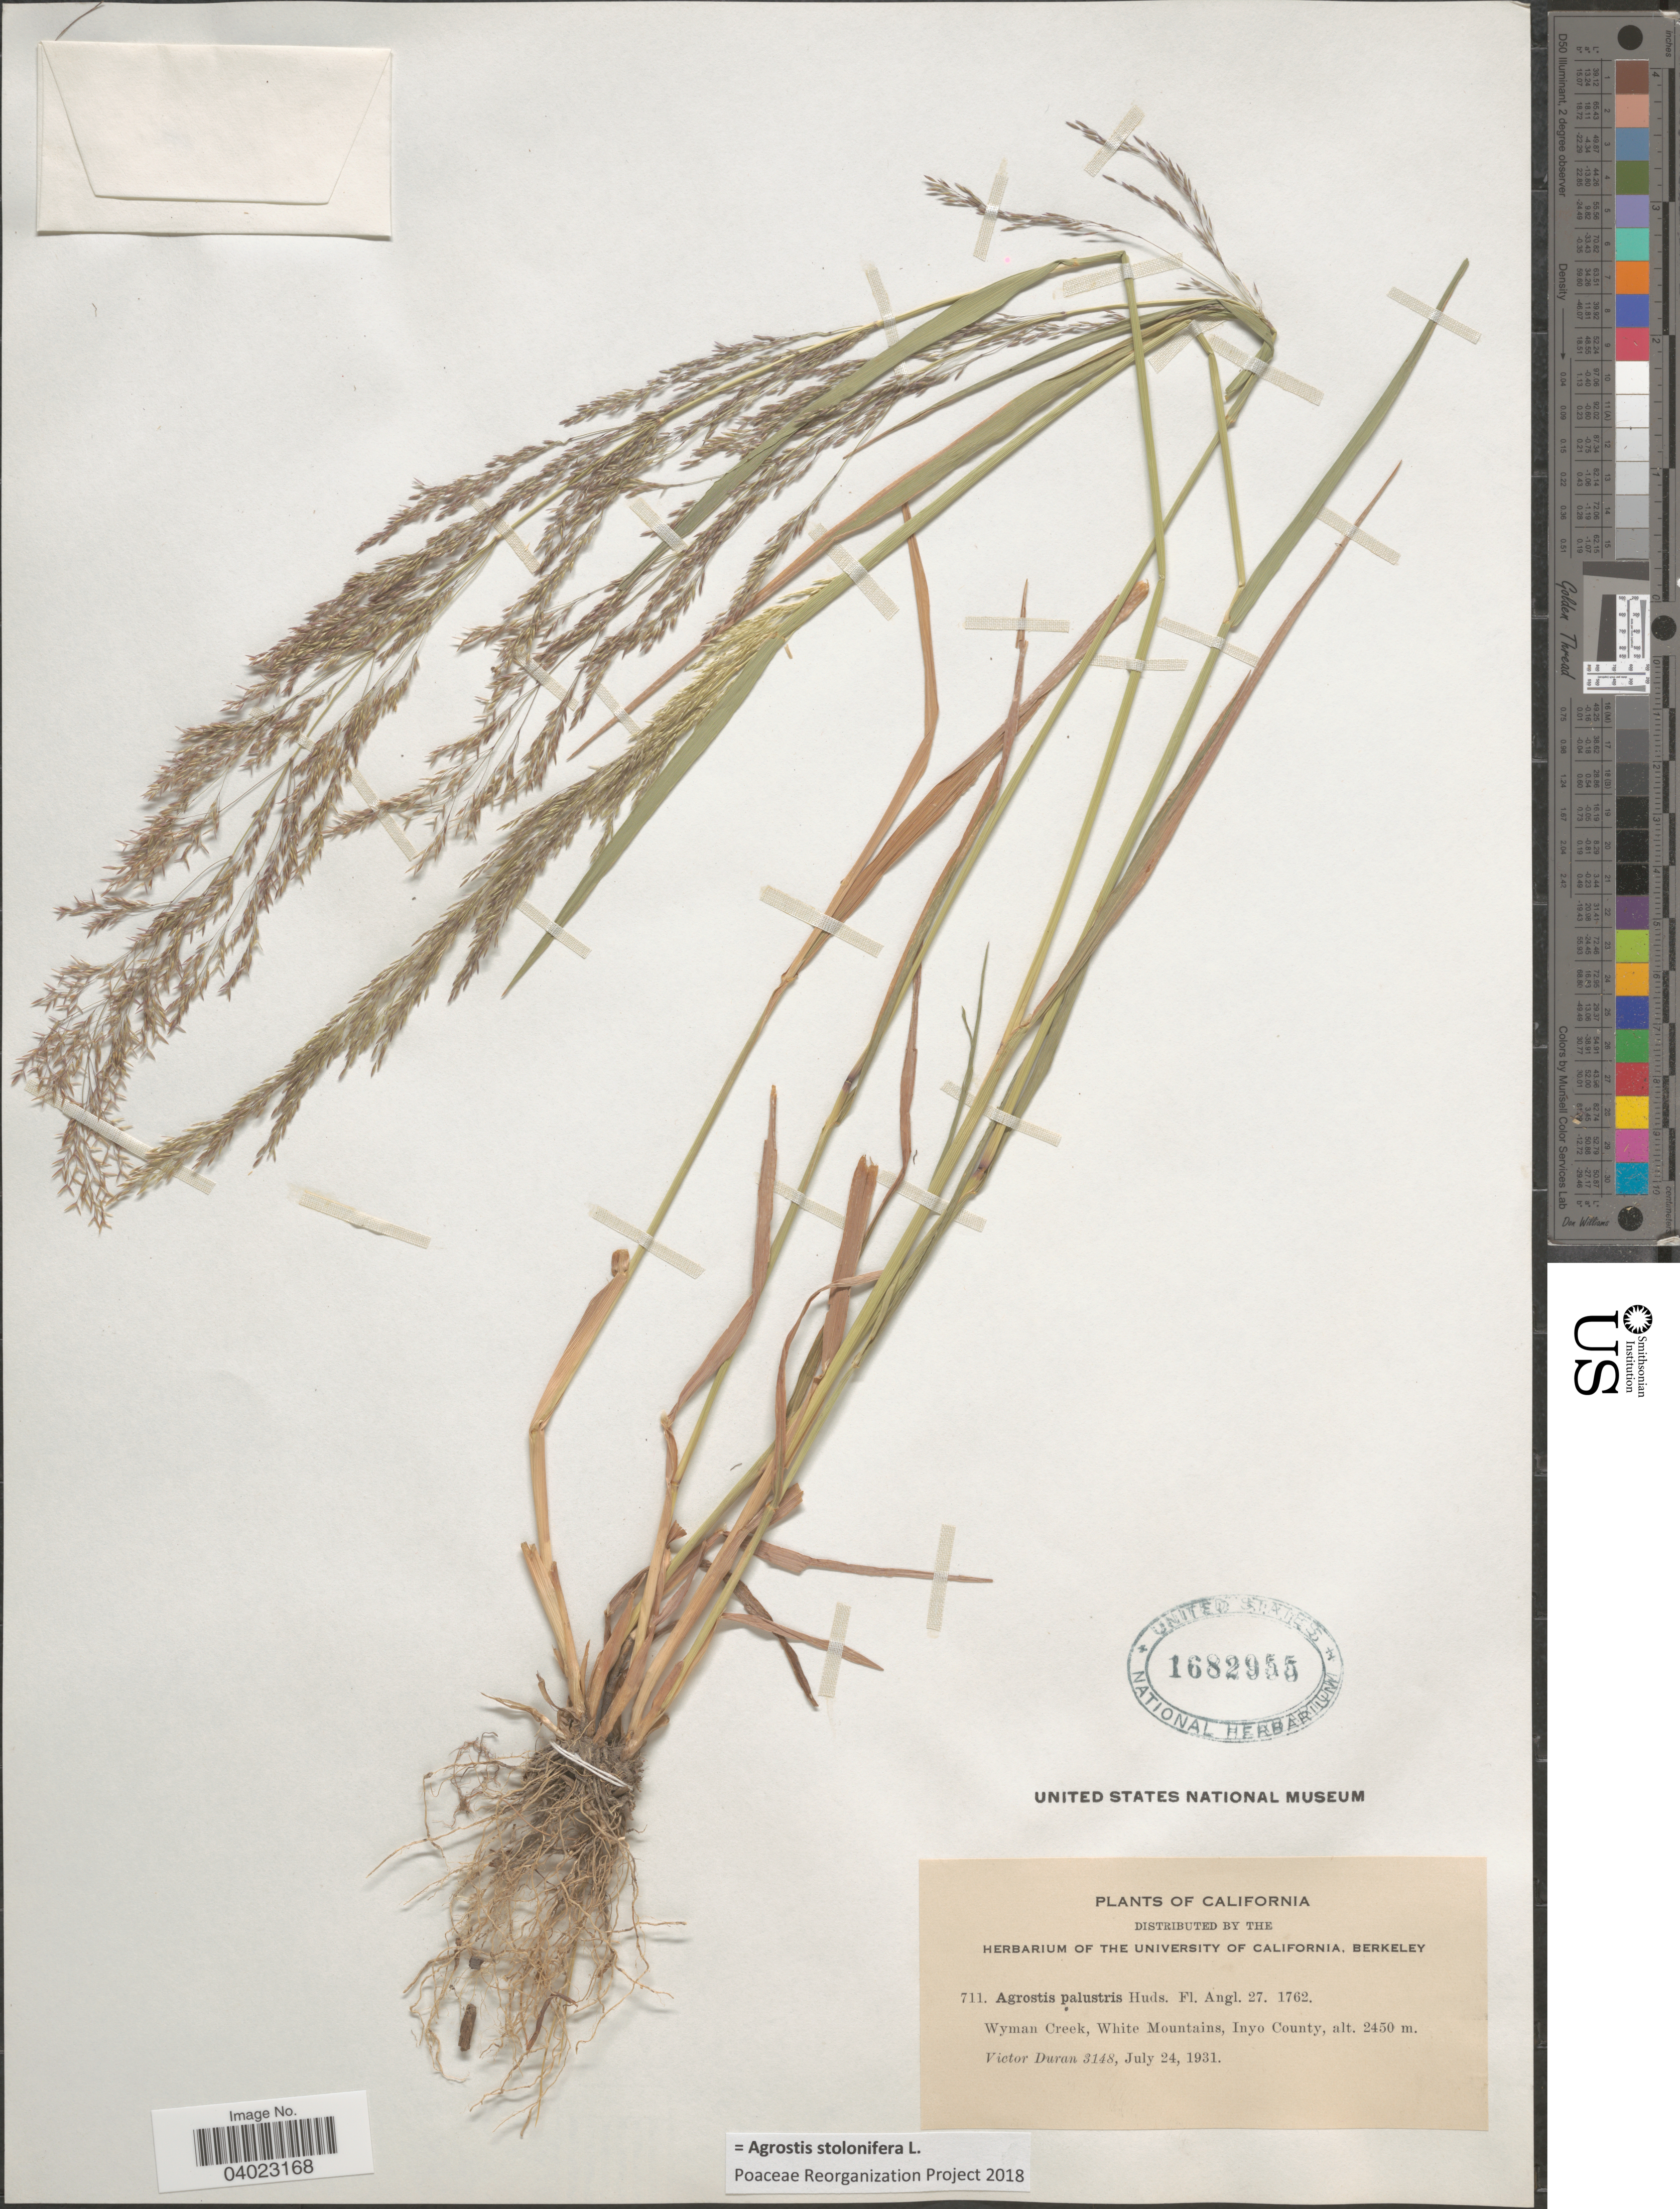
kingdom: Plantae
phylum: Tracheophyta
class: Liliopsida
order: Poales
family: Poaceae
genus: Agrostis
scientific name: Agrostis stolonifera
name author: L.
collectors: V. Duran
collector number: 3148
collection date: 1931-07-24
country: United States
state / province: California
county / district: Inyo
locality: Wyman Creek, White Mountains, Inyo County.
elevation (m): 2450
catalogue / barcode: US 1682955